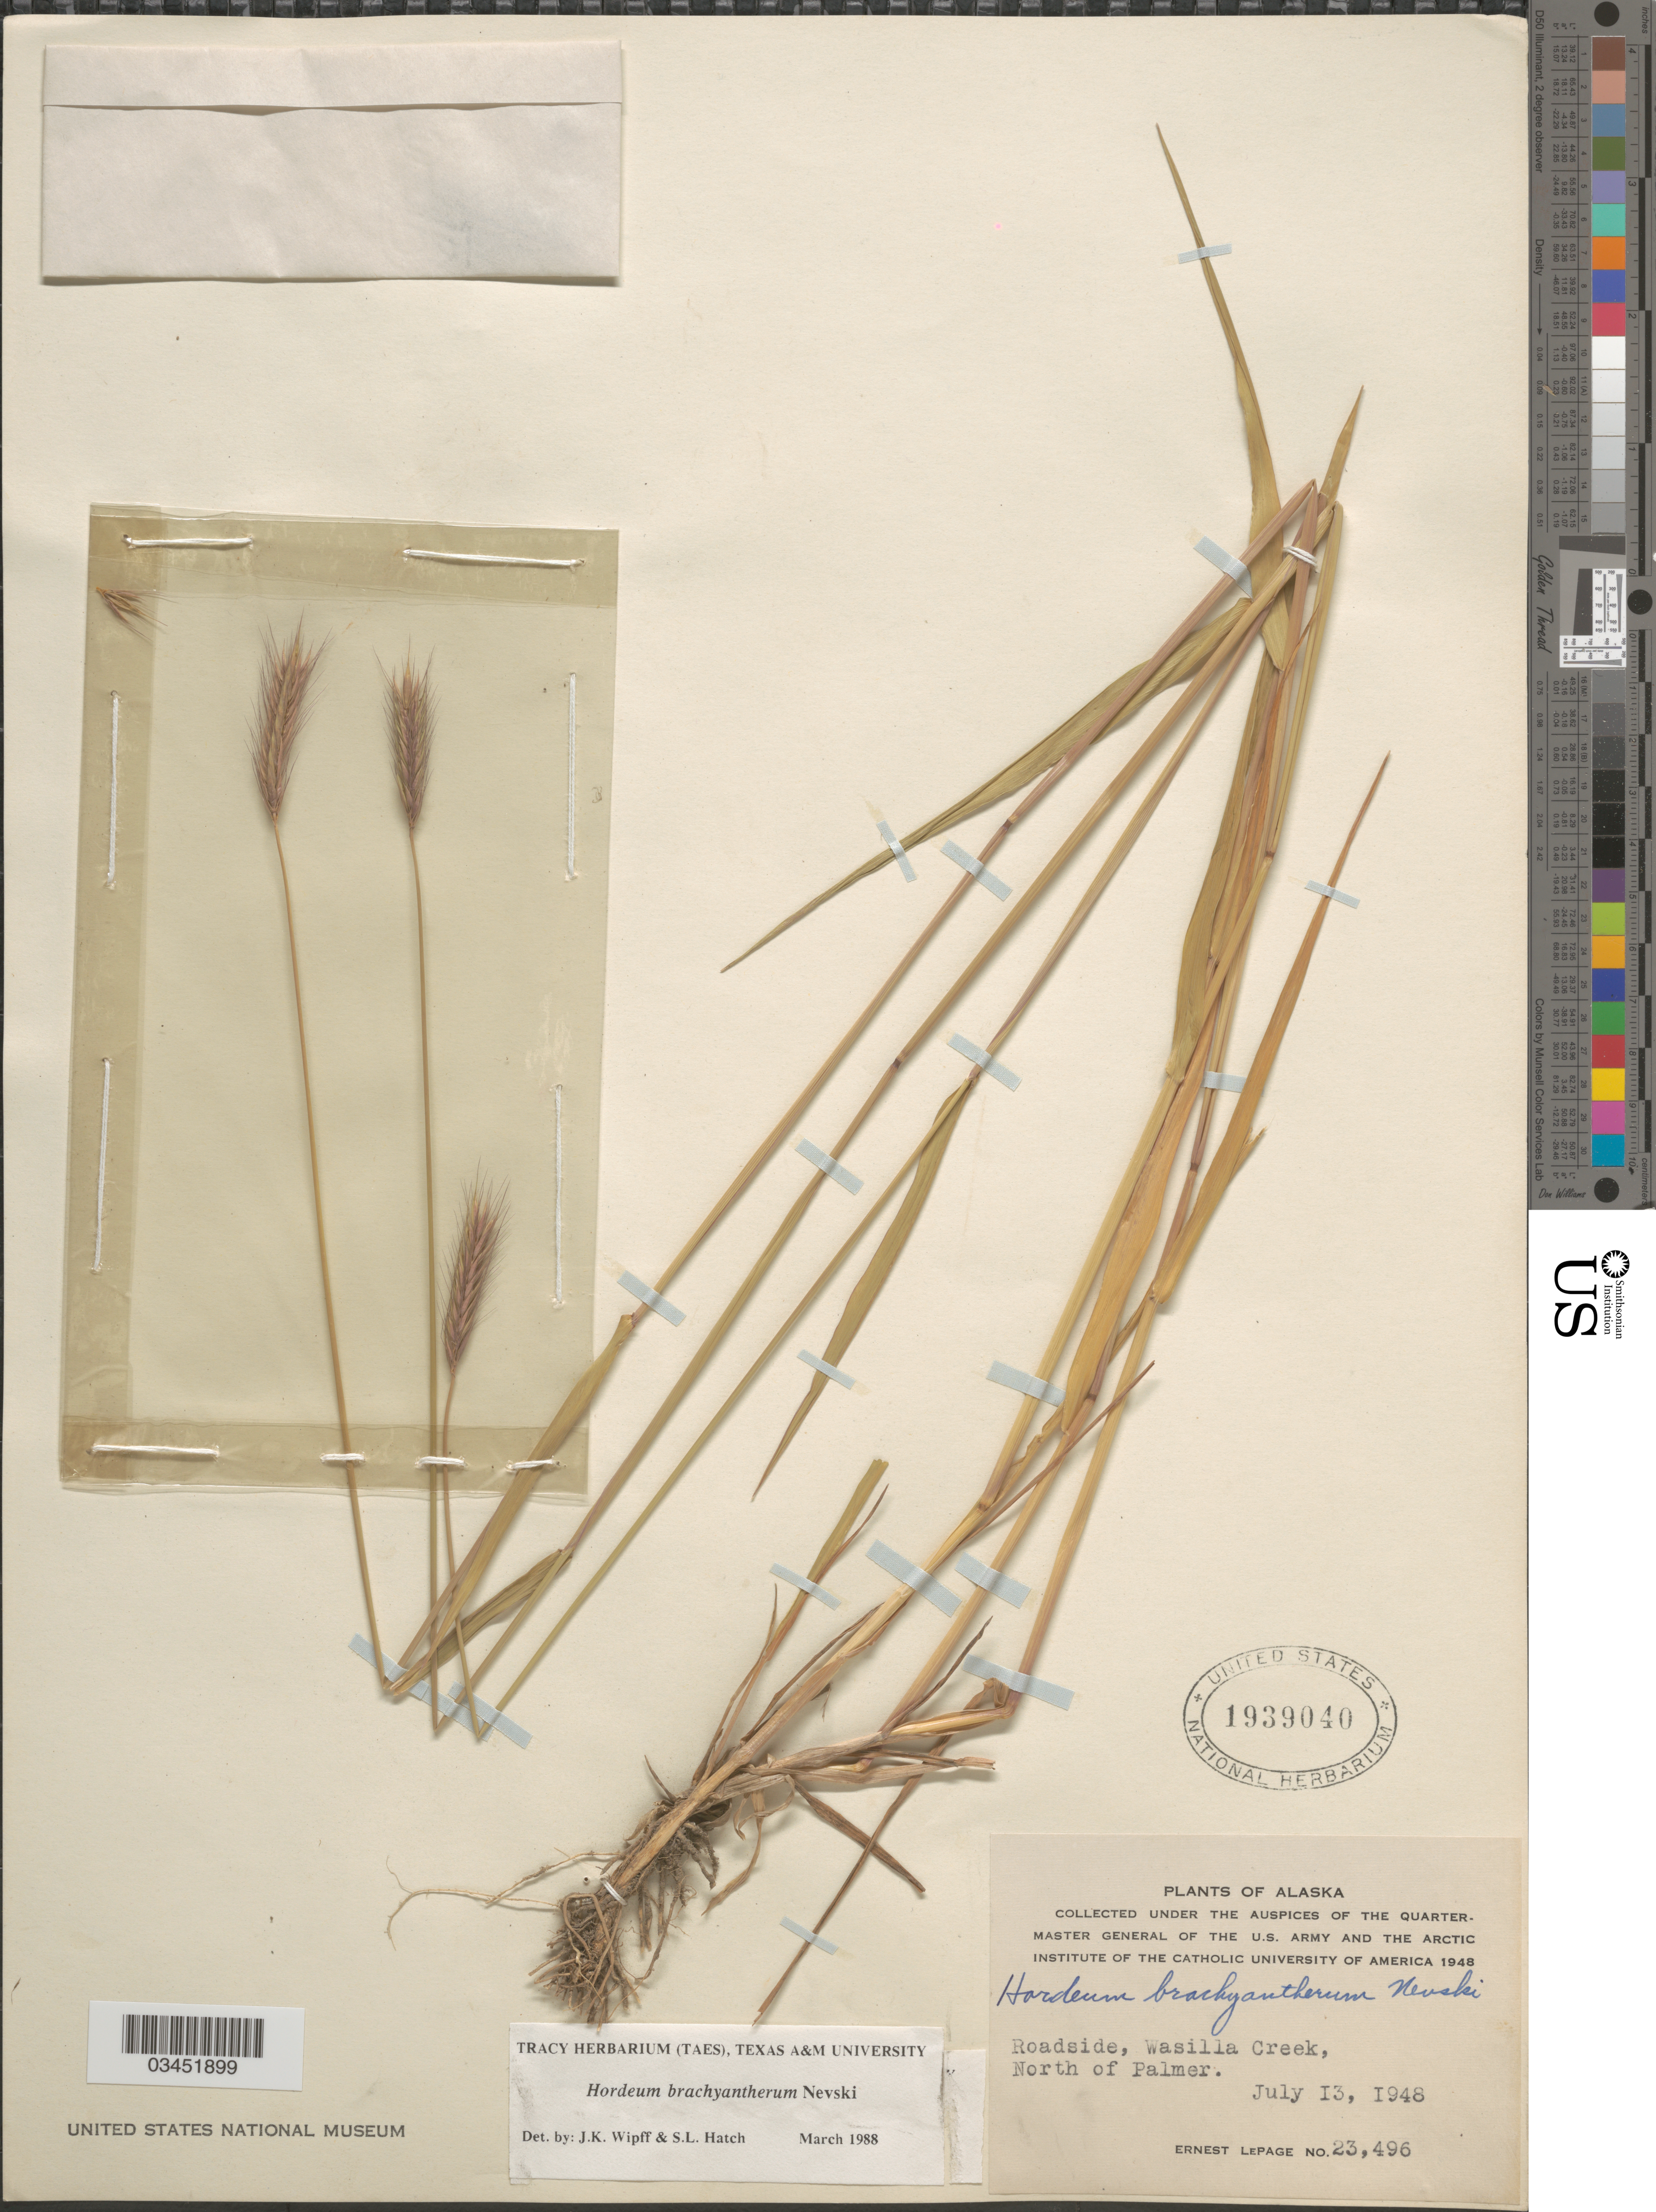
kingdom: Plantae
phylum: Tracheophyta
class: Liliopsida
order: Poales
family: Poaceae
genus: Hordeum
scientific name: Hordeum brachyantherum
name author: Nevski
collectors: E. Lepage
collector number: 23496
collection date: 1948-07-13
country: United States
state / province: Alaska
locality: Roadside, Wasilia Creek, North of Palmer.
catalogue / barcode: US 1939040